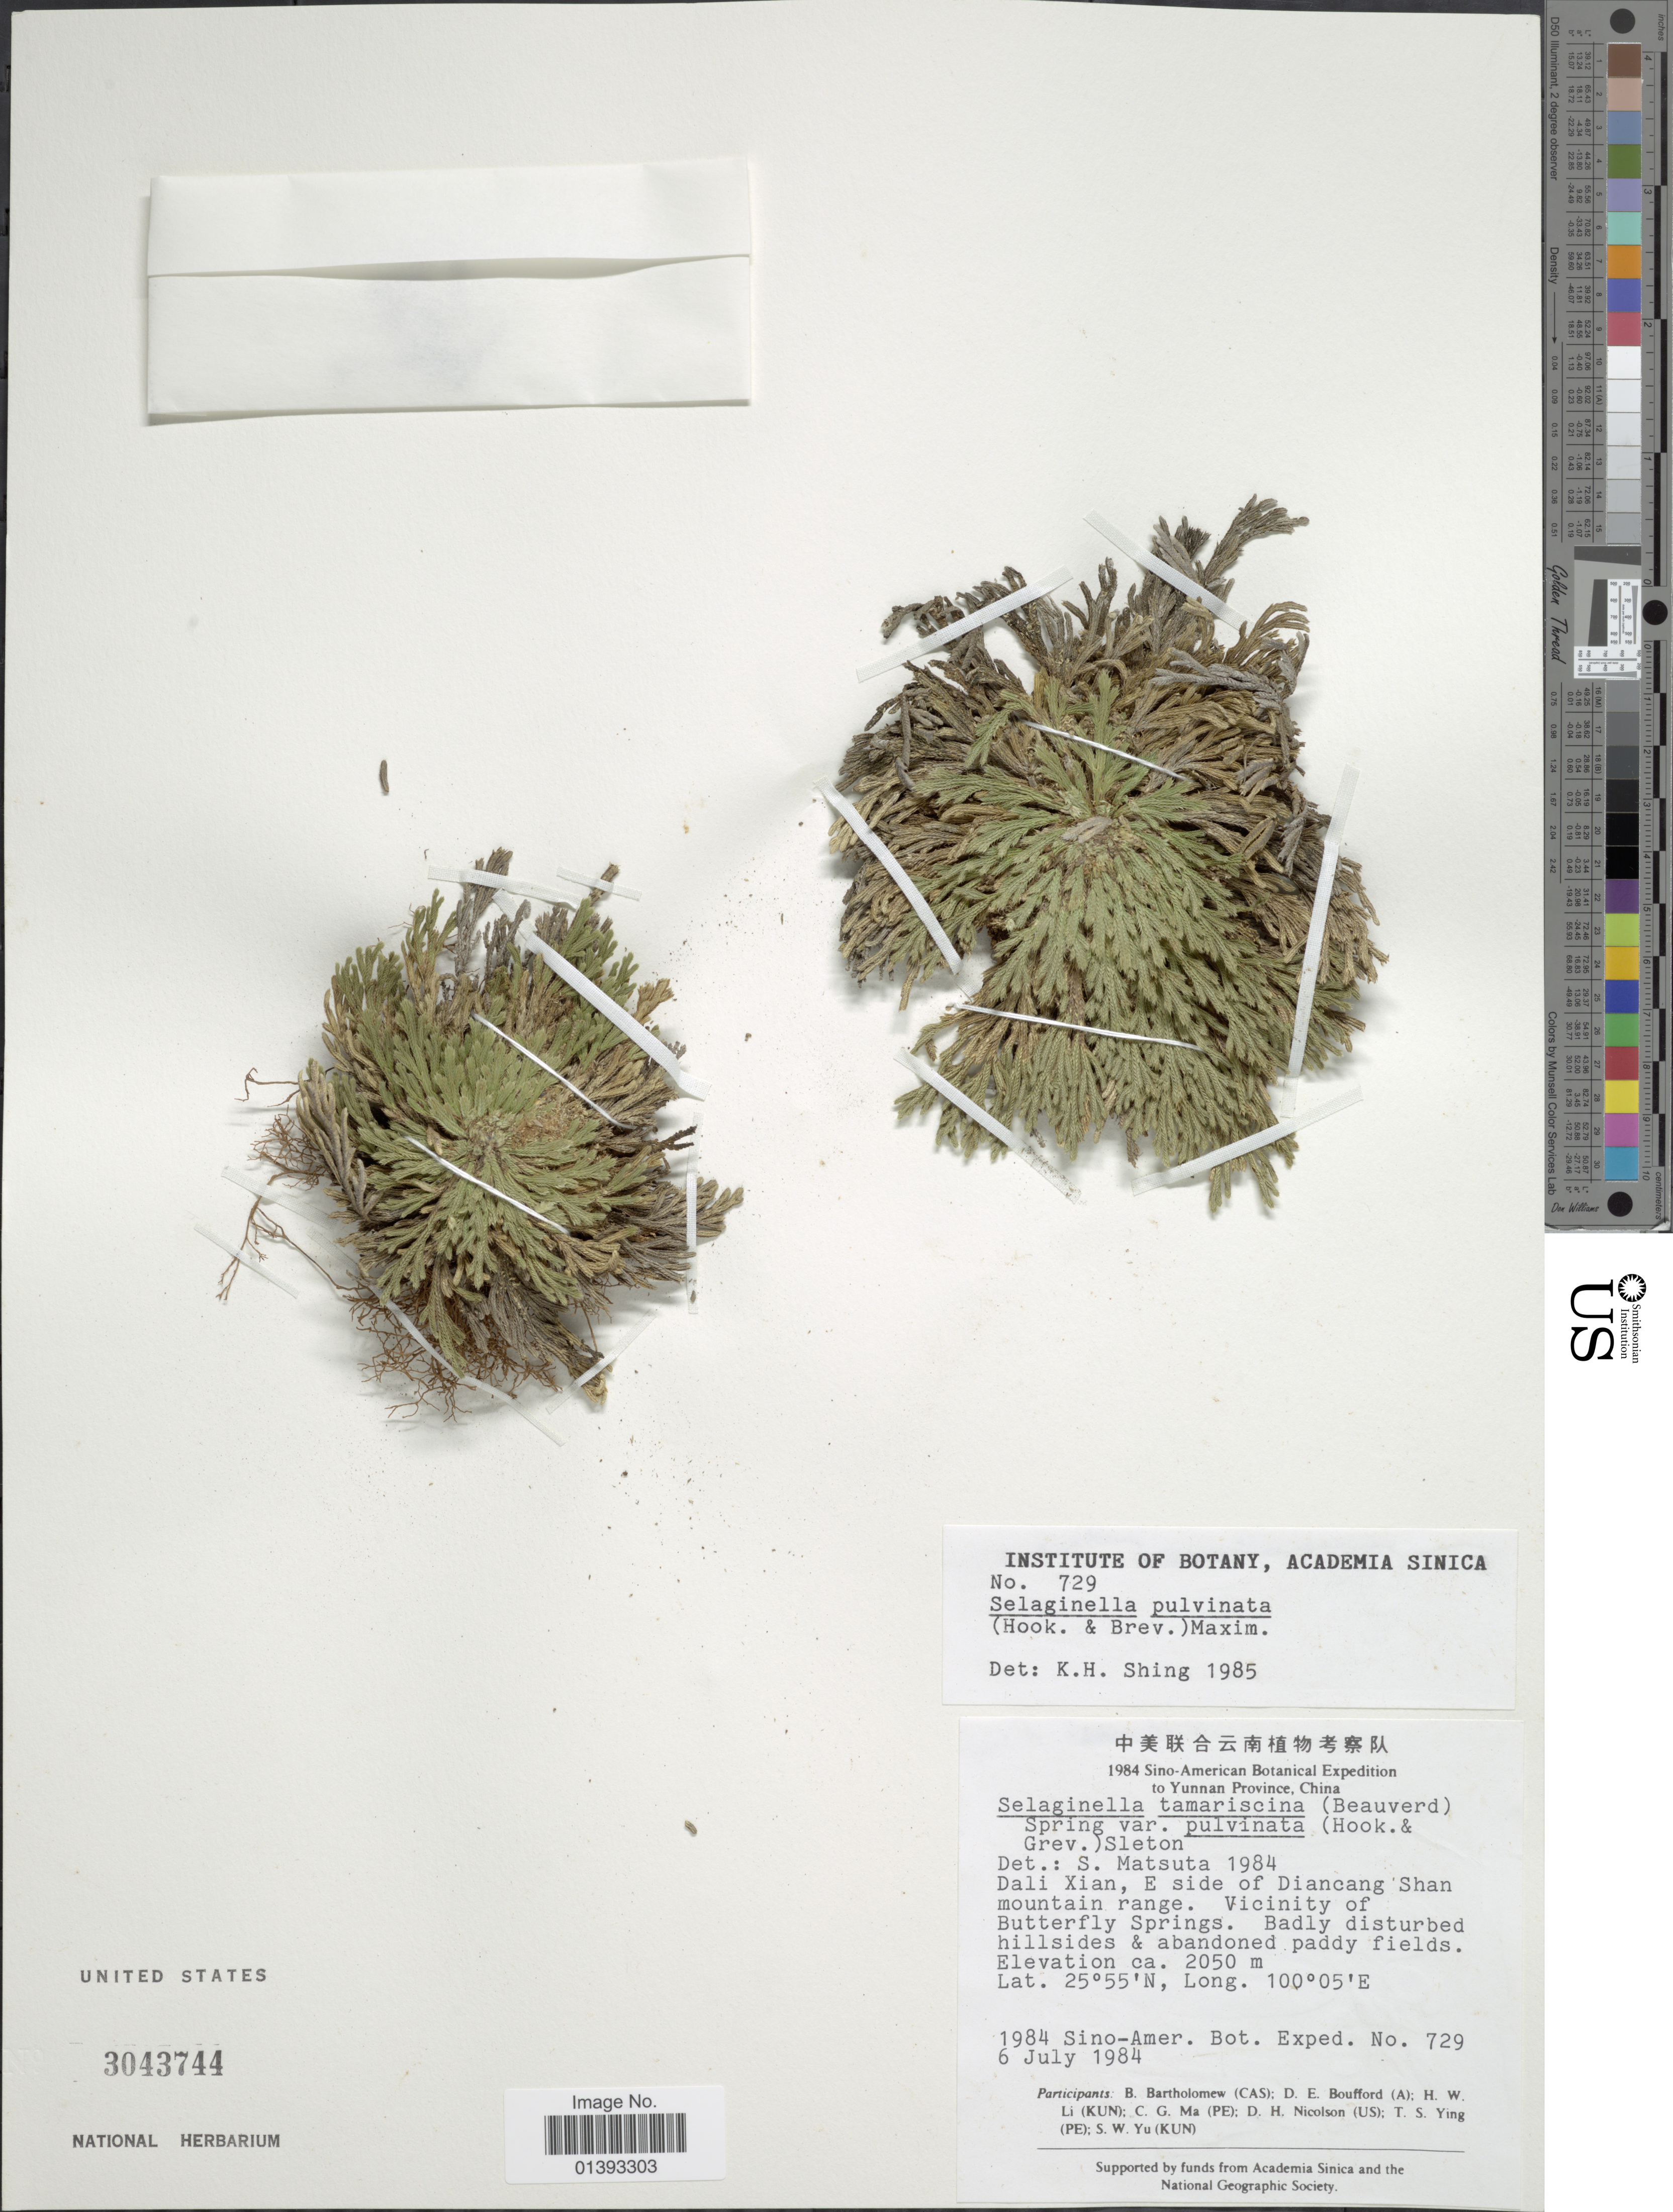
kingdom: Plantae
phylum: Tracheophyta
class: Lycopodiopsida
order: Selaginellales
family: Selaginellaceae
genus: Selaginella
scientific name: Selaginella tamariscina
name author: (P. Beauv.) Spring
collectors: Sino-Amer. Bot. Exped. 1984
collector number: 729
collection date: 1984-07-06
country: China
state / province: Yunnan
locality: Dali Xian, E side of Diancan Shan mountain range, Vicinity of Butterfly Springs,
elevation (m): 2050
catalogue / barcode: US 3043744